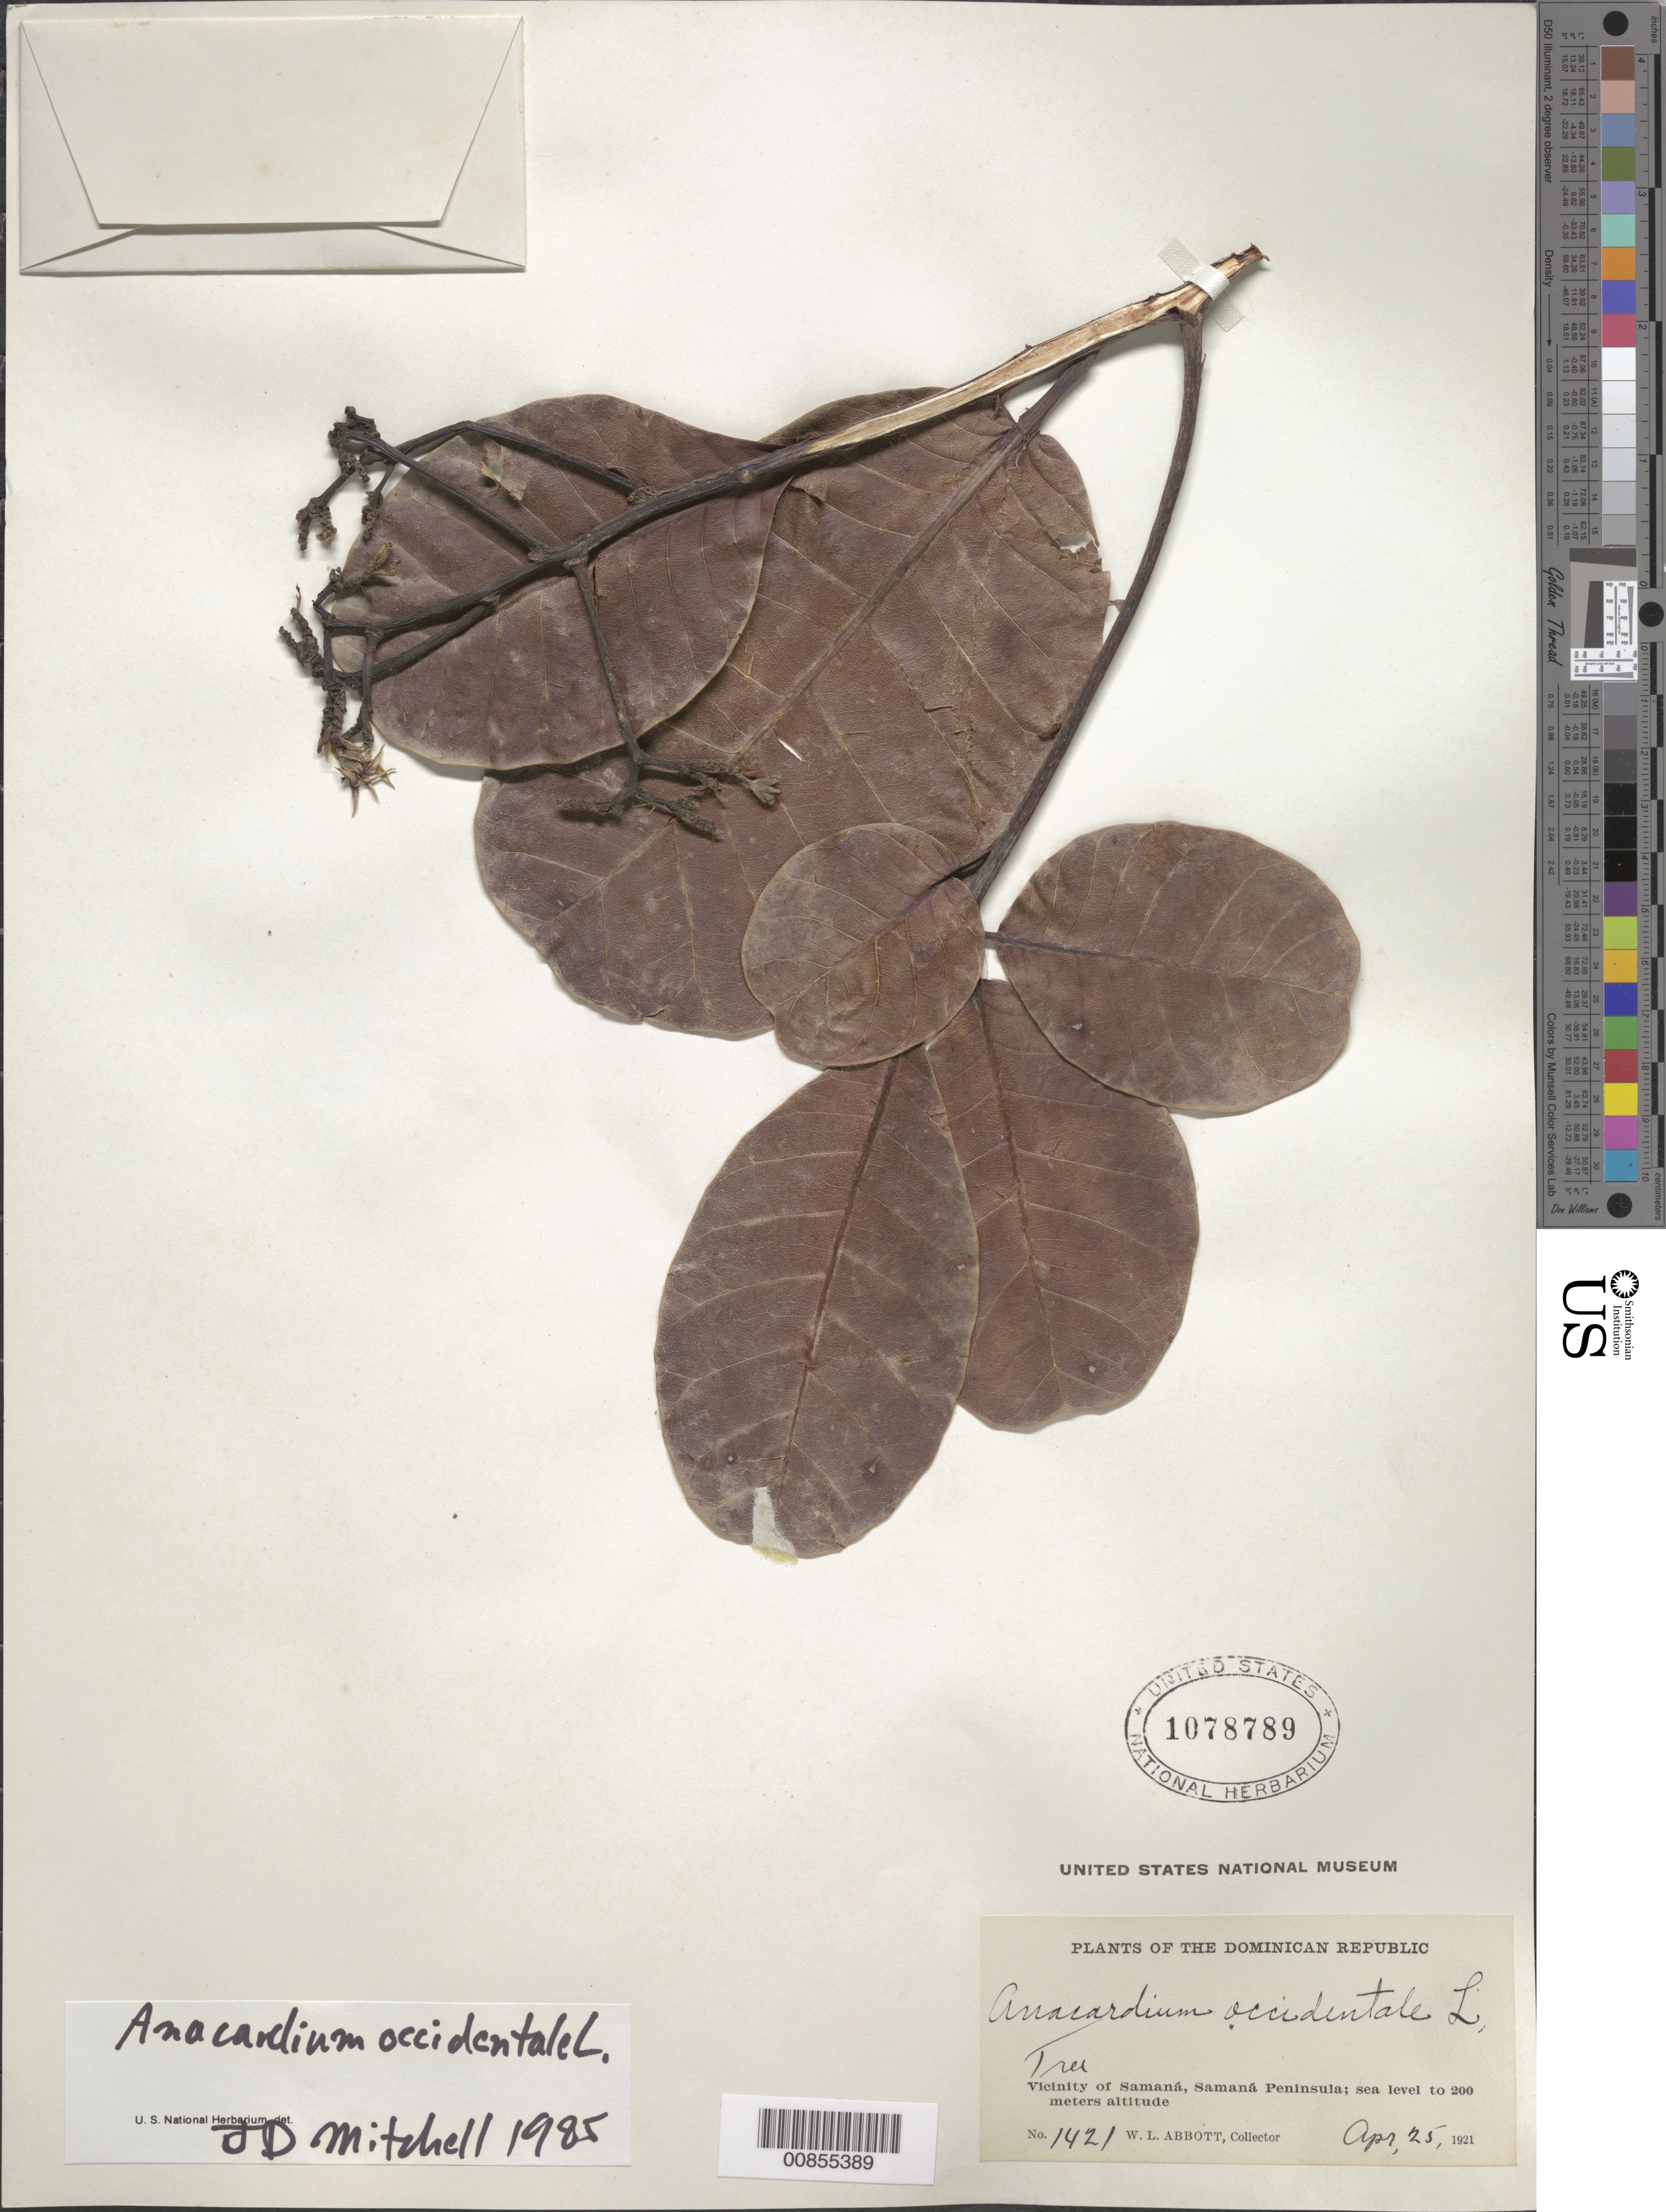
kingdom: Plantae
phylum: Tracheophyta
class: Magnoliopsida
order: Sapindales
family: Anacardiaceae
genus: Anacardium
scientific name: Anacardium occidentale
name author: L.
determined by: Mitchell, John D.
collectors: W. L. Abbott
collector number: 1421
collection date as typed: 25 Apr 1921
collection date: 1921-04-25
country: Dominican Republic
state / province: Samana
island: Hispaniola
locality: Samaná Peninsula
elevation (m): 0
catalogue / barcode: US 1078789